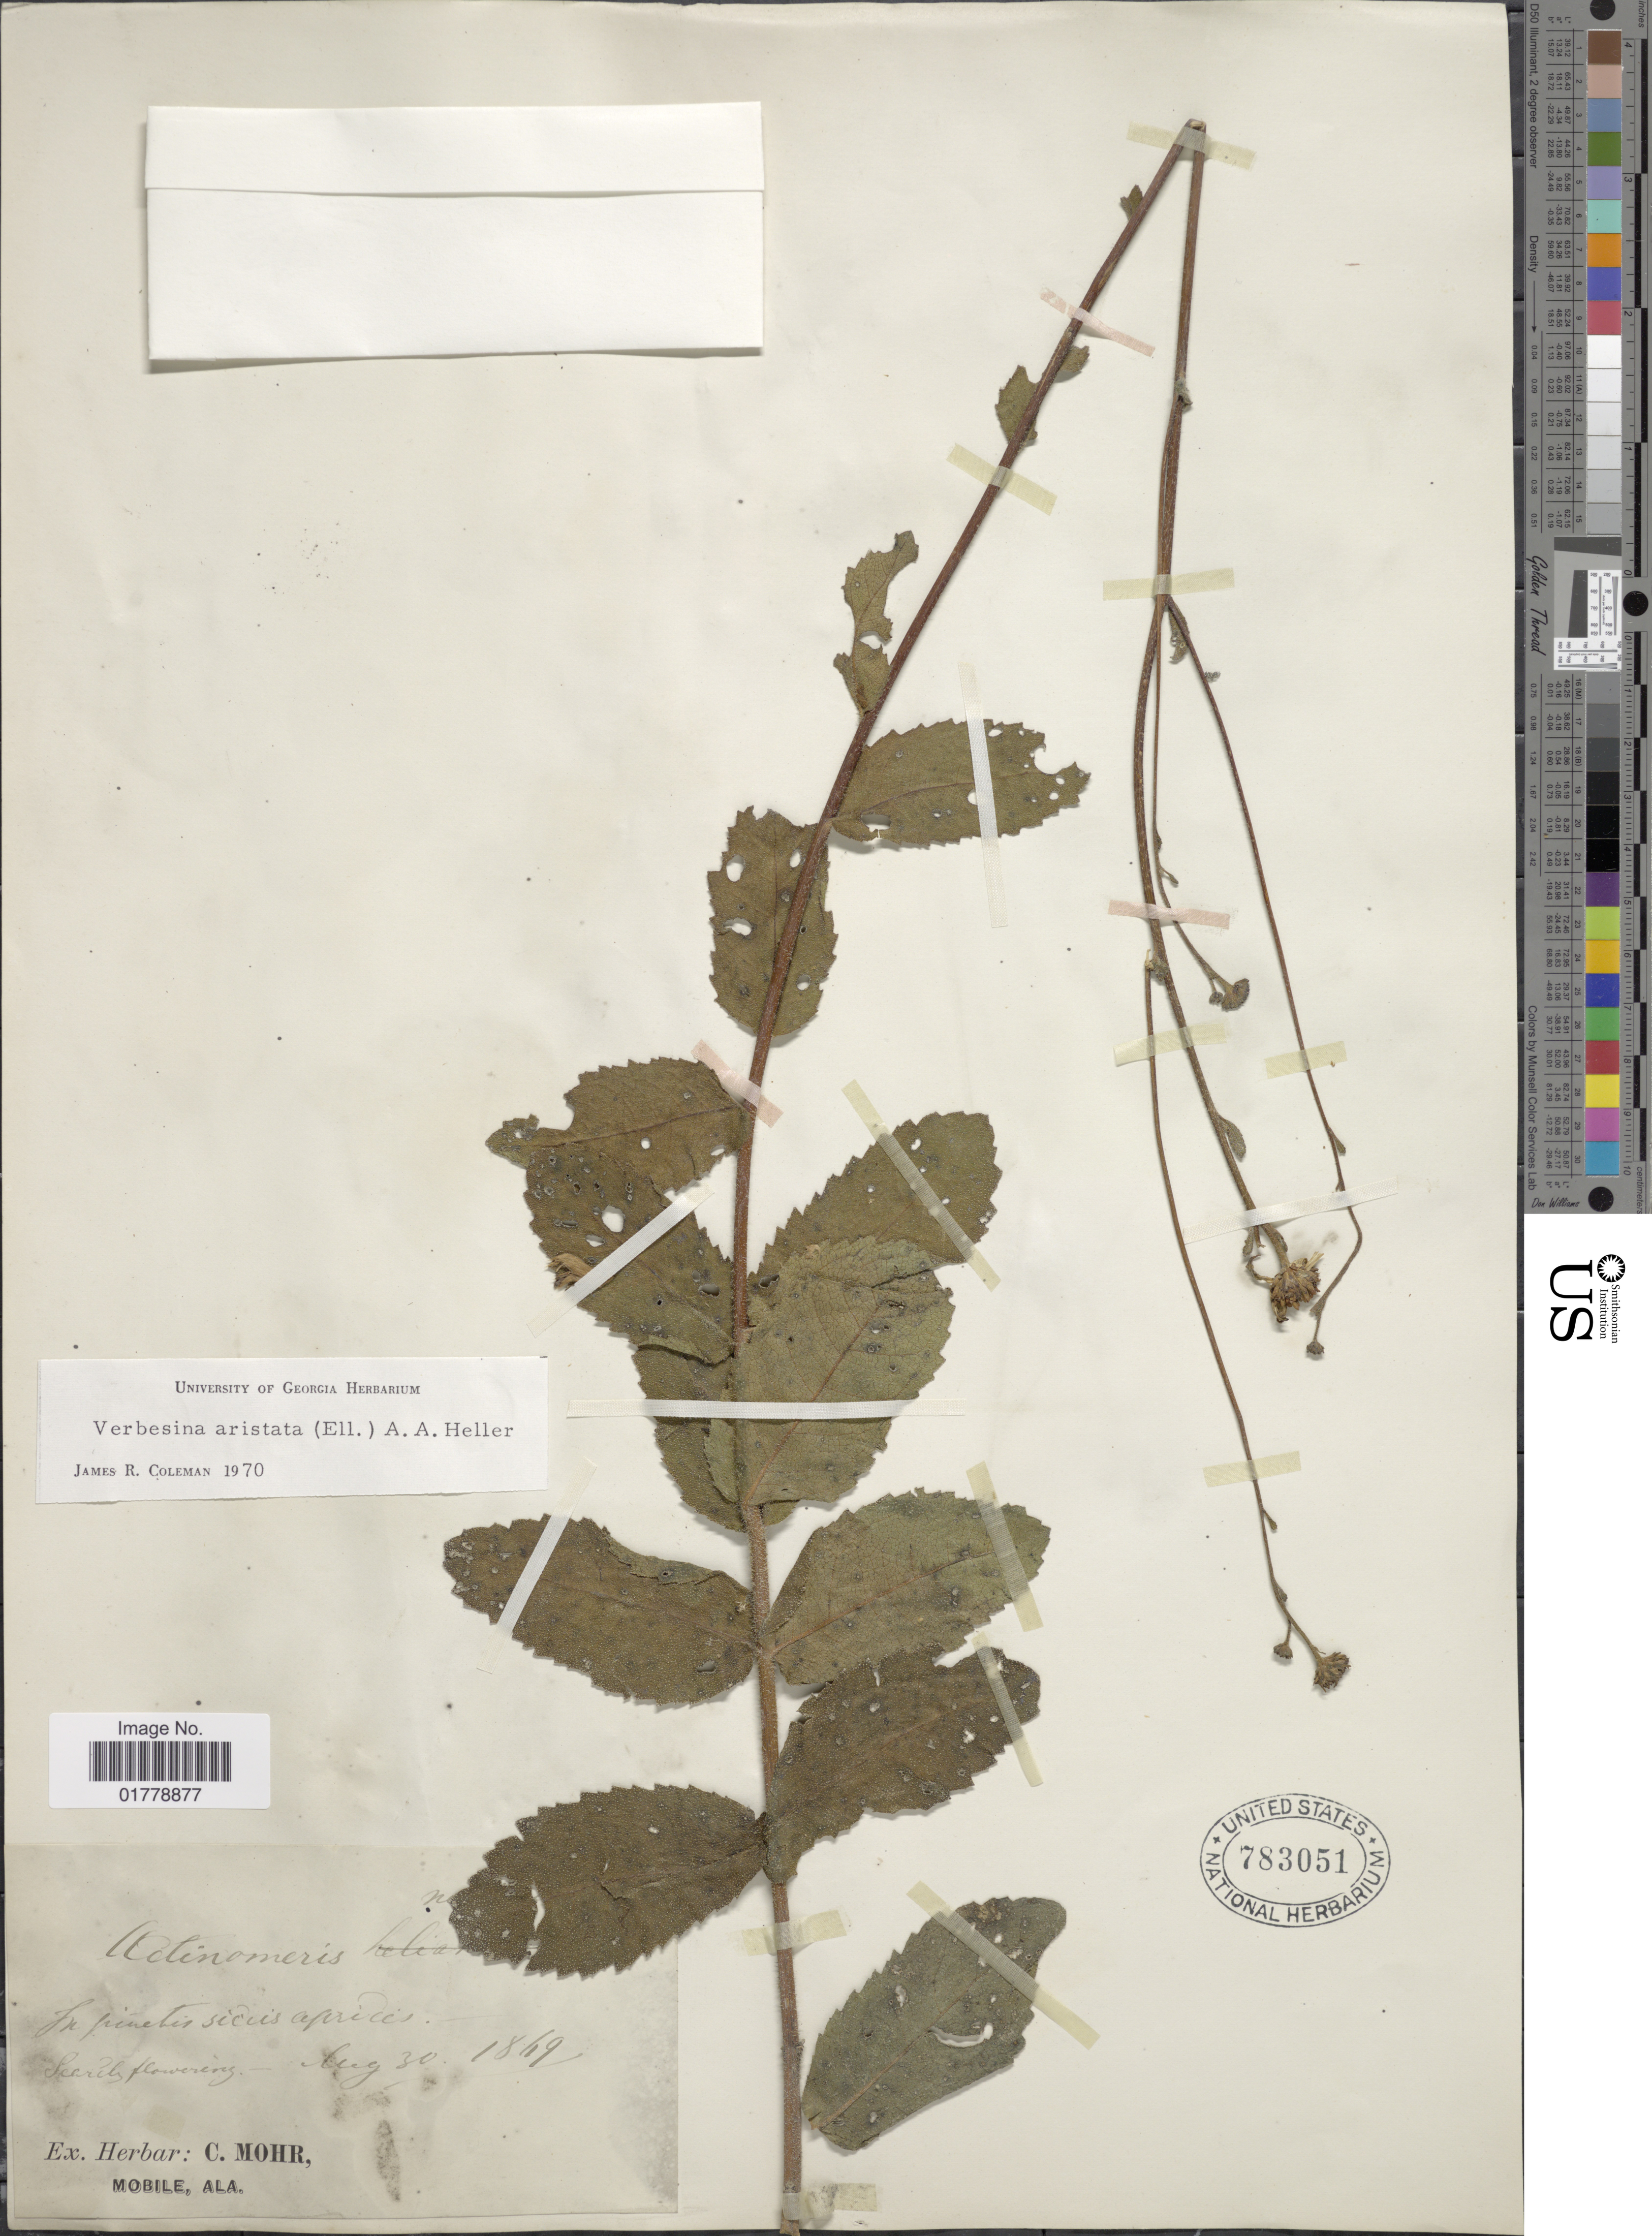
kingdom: Plantae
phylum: Tracheophyta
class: Magnoliopsida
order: Asterales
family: Asteraceae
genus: Verbesina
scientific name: Verbesina aristata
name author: (Elliott) A. Heller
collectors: ex herb. C. Mohr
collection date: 1849-08-30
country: United States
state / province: Alabama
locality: Mobile, Ala.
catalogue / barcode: US 783051